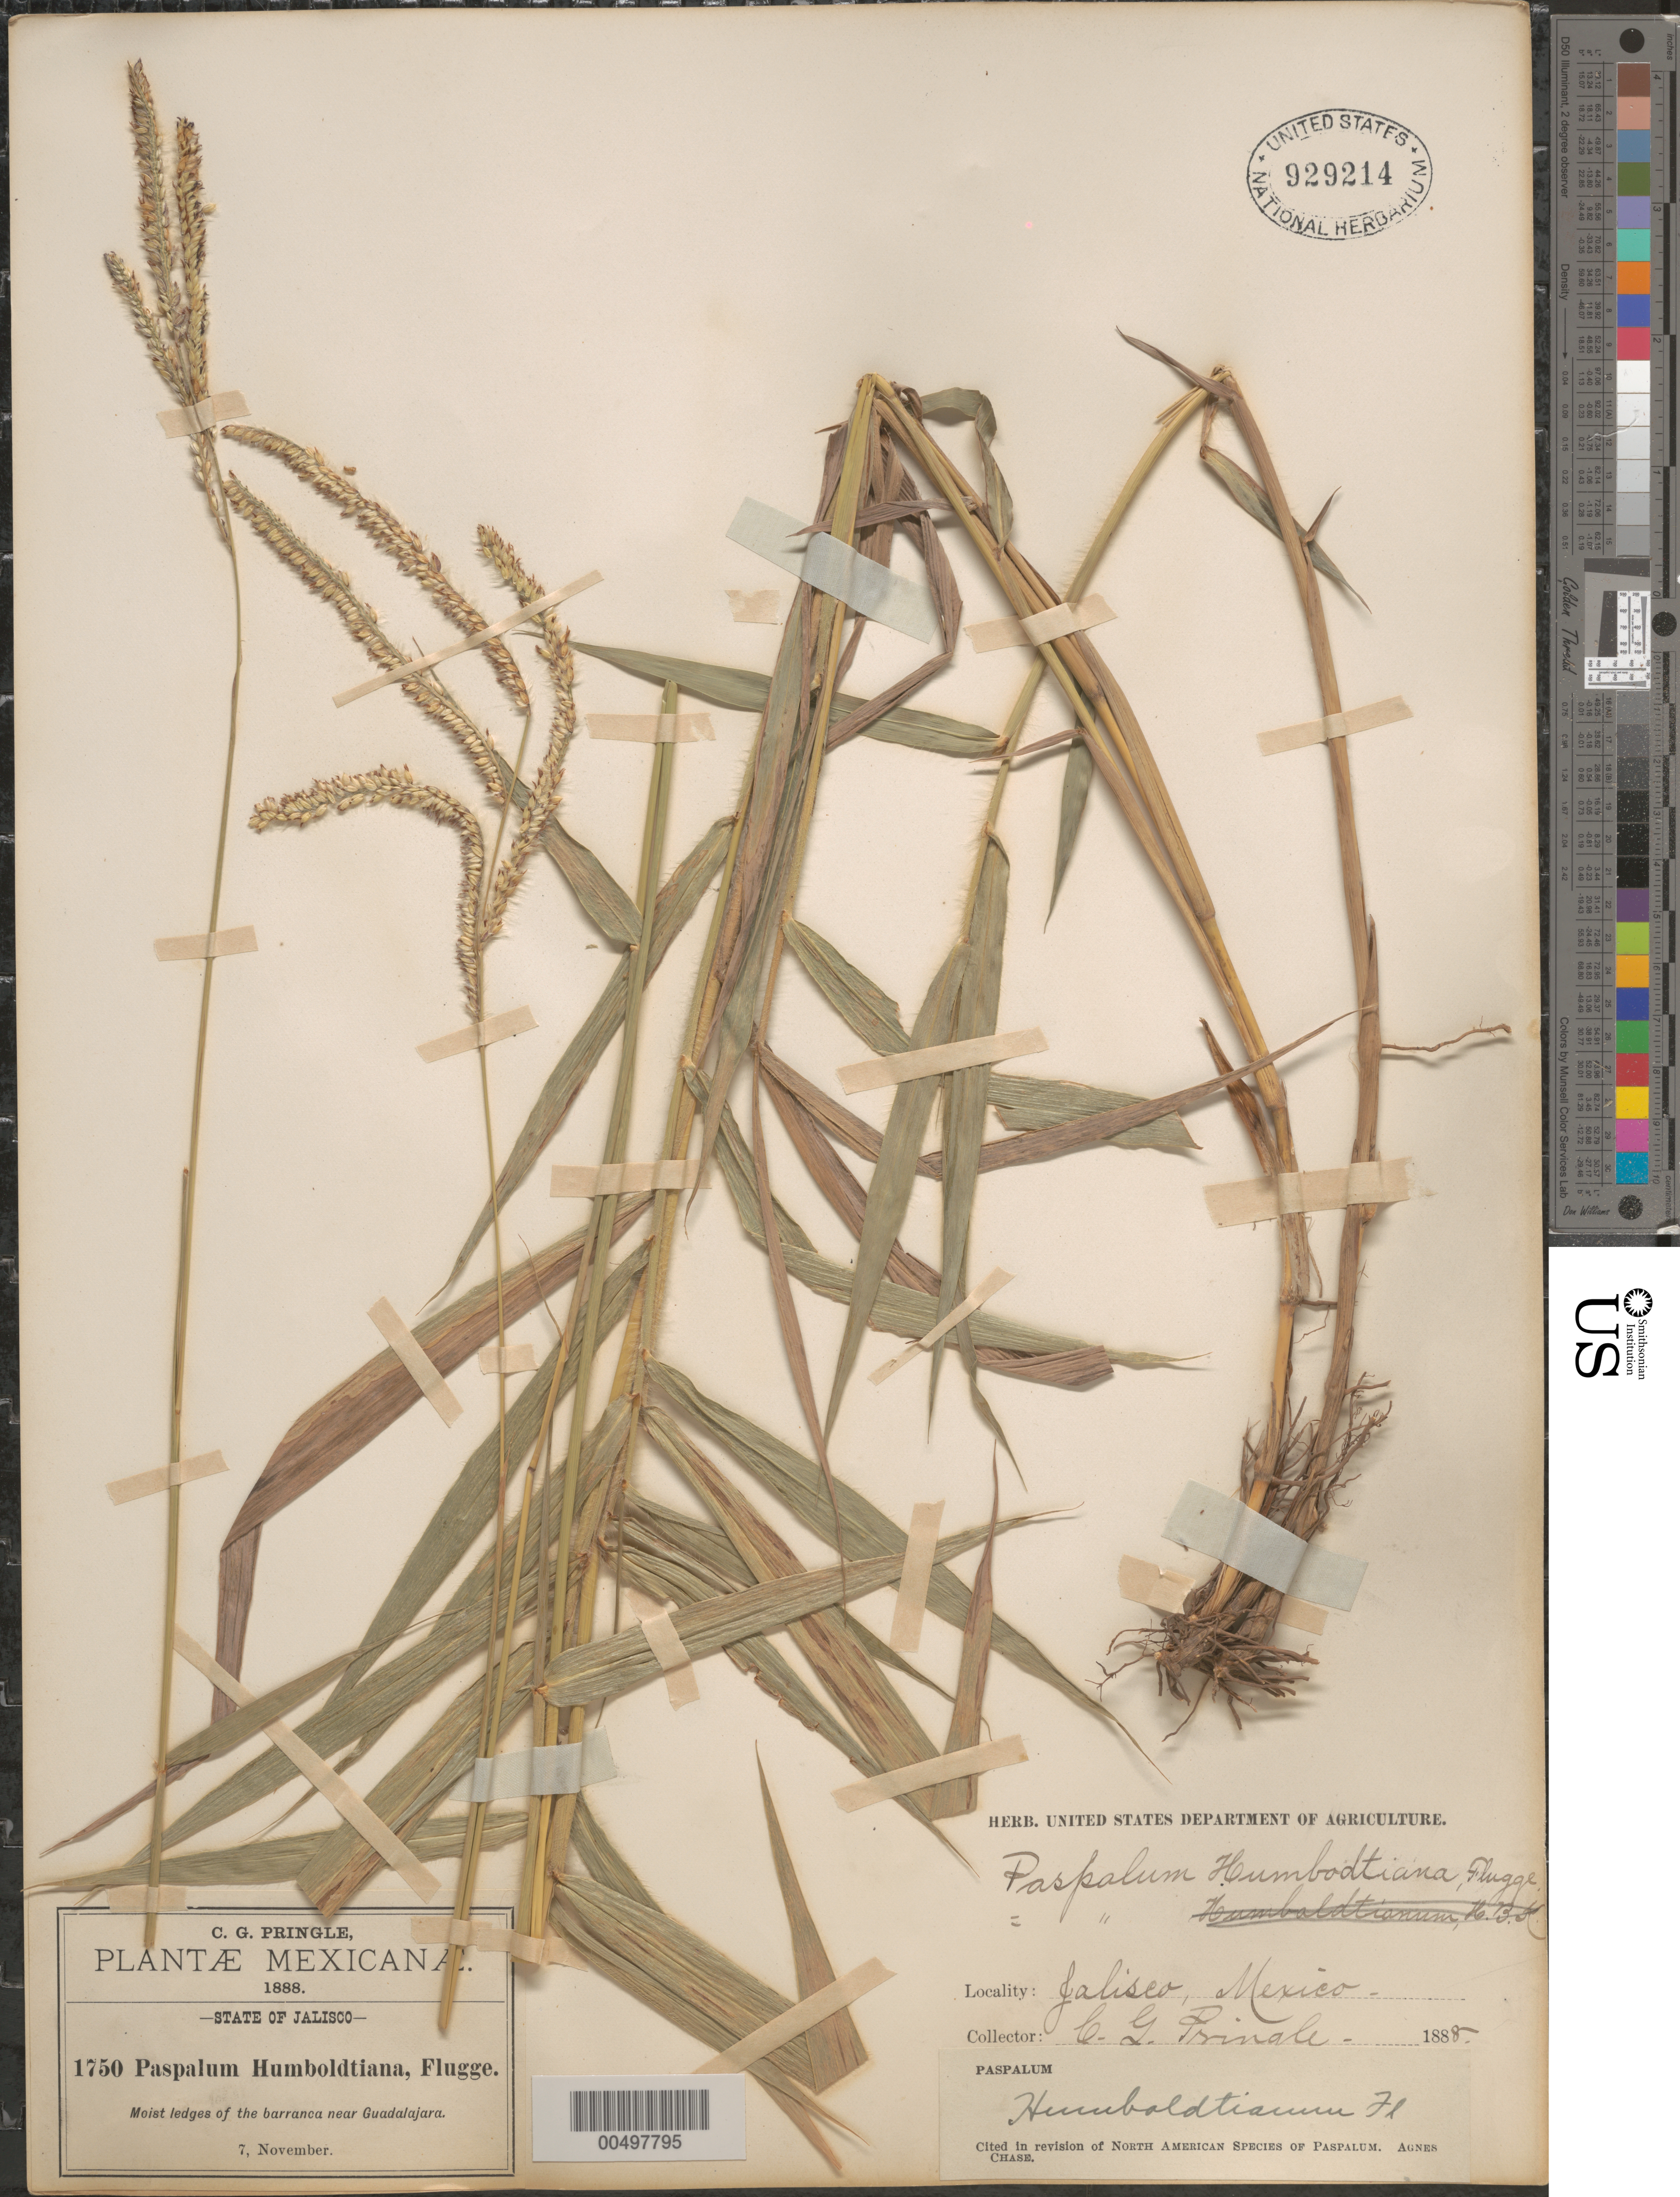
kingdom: Plantae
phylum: Tracheophyta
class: Liliopsida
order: Poales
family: Poaceae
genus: Paspalum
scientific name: Paspalum humboldtianum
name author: Flüggé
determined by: Chase, [M.] Agnes, (US)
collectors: C. G. Pringle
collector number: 1750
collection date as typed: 7 Nov 1888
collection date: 1888-11-07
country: Mexico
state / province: Jalisco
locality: Near Guadalajara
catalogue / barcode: US 929214